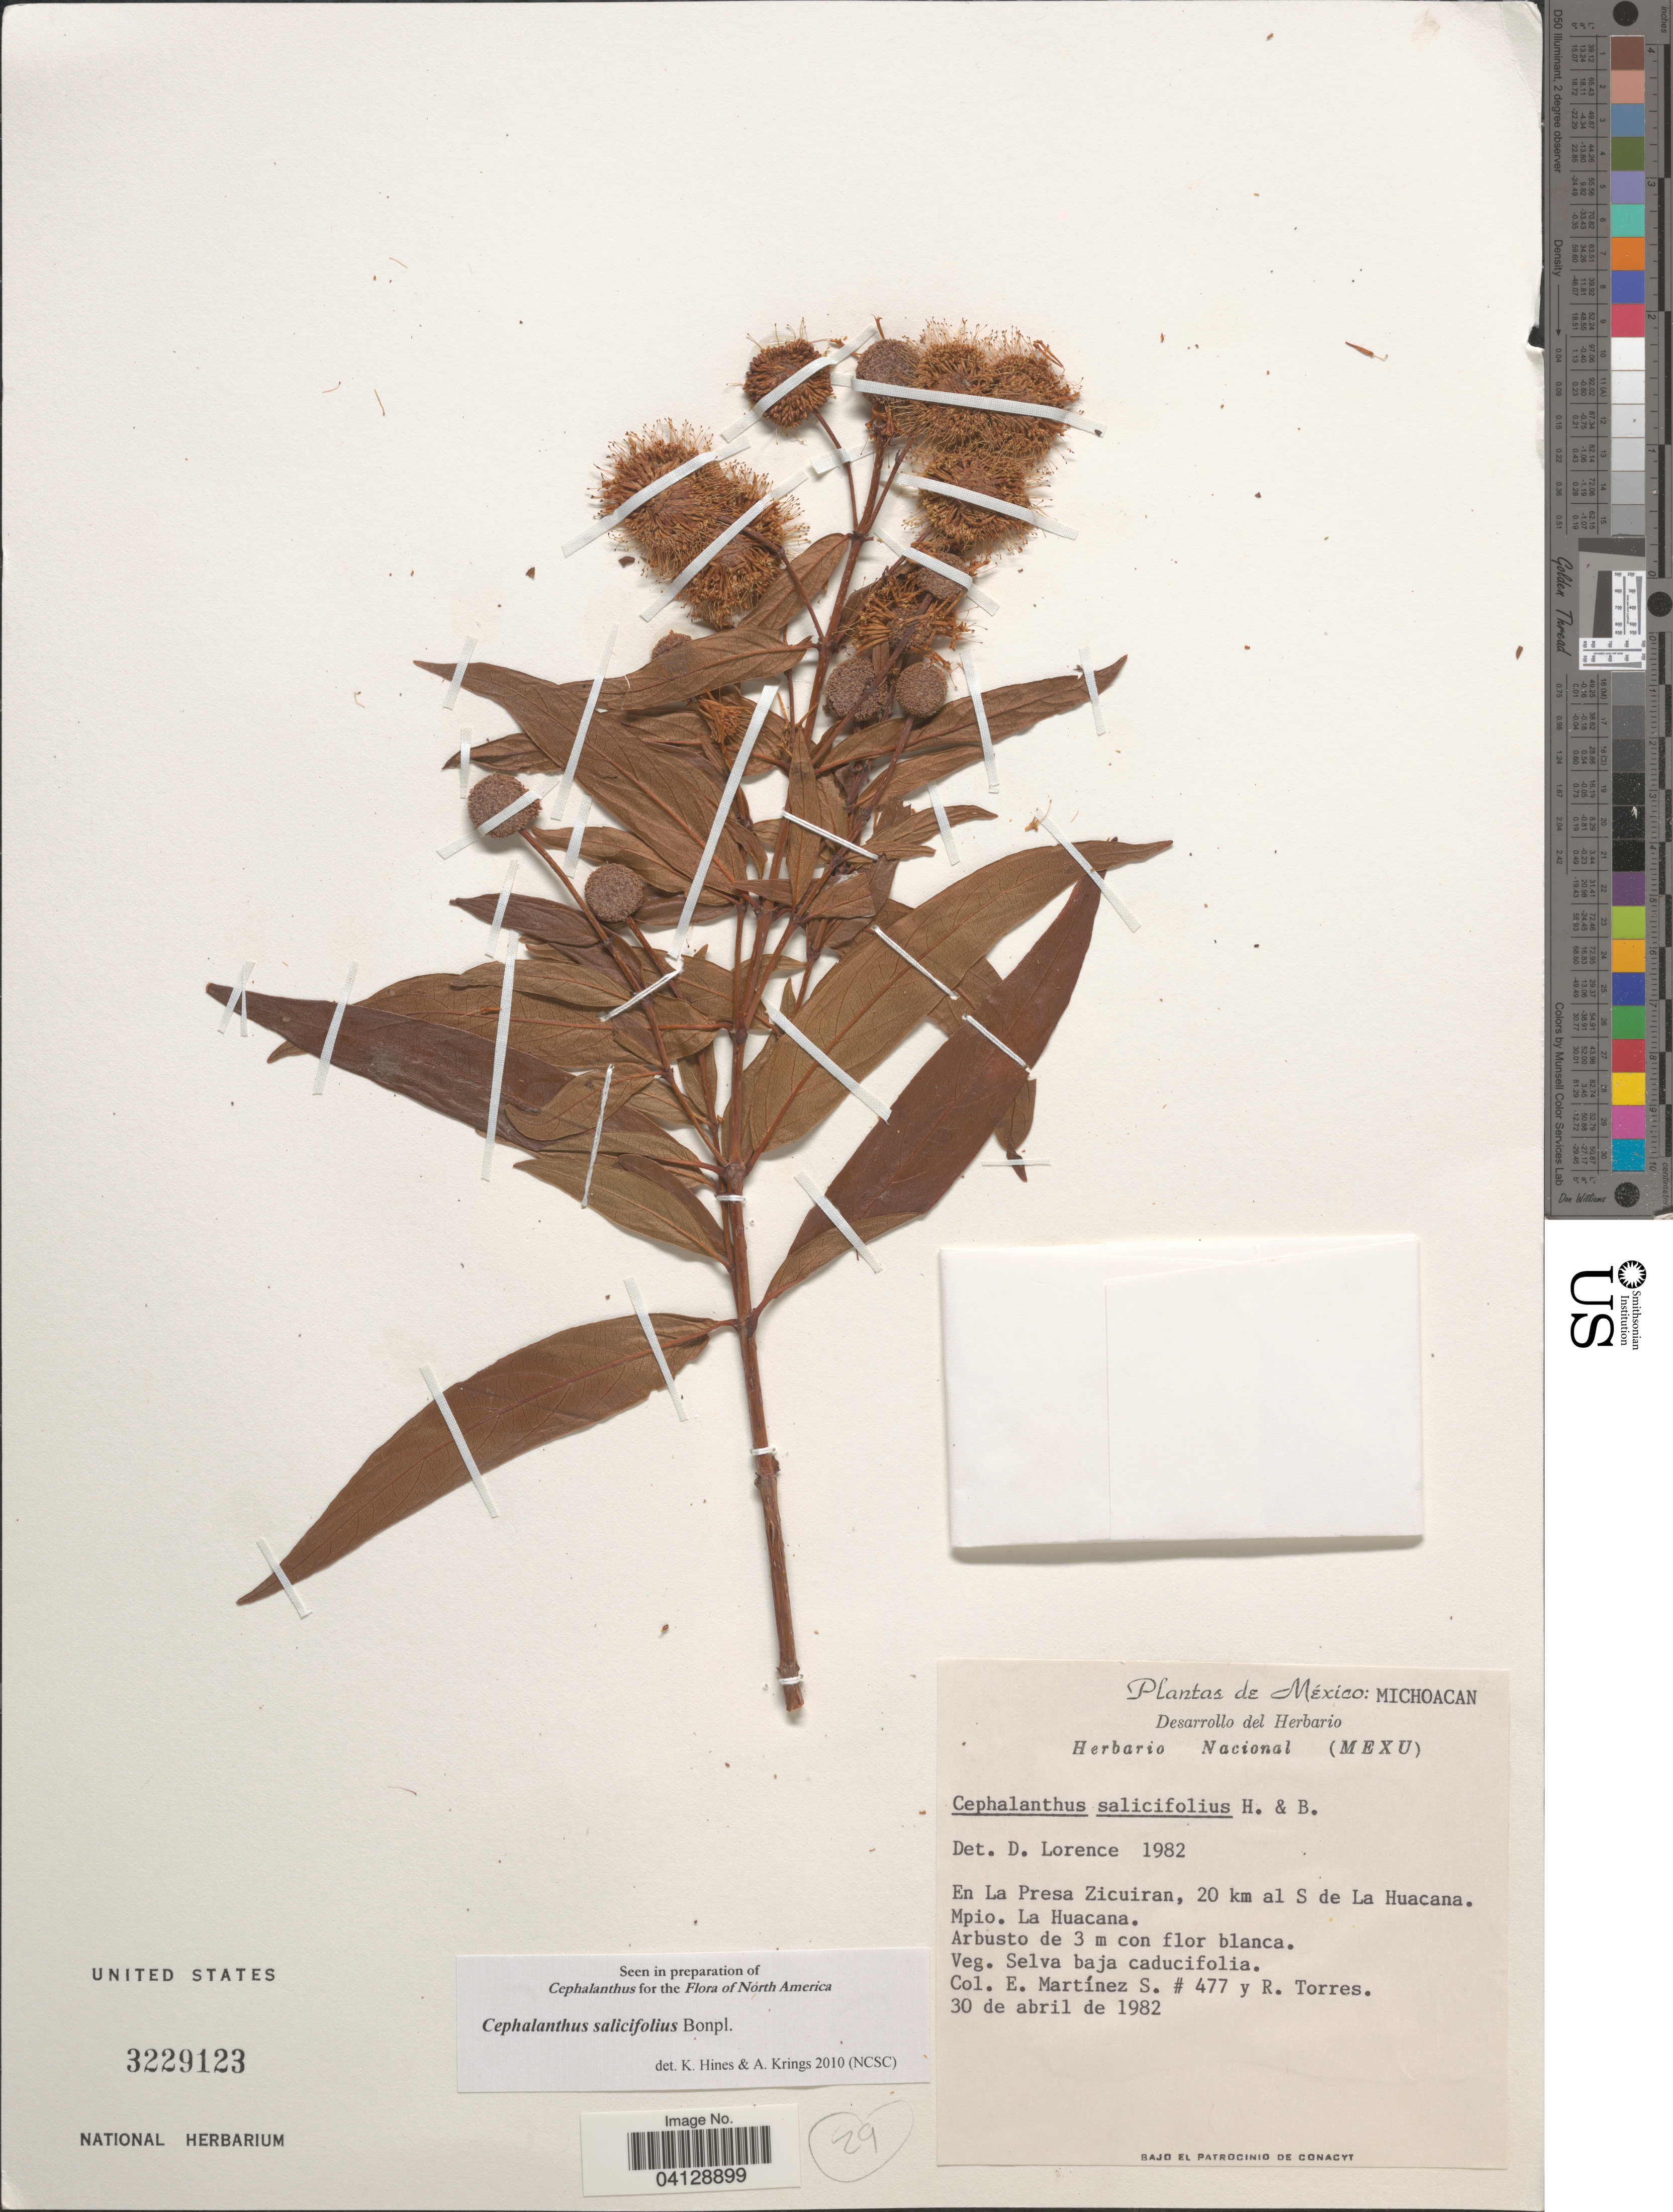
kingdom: Plantae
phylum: Tracheophyta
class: Magnoliopsida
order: Gentianales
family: Rubiaceae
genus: Cephalanthus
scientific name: Cephalanthus salicifolius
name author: Bonpl.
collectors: E. M. Martínez S. & R. Torres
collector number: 477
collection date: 1982-04-30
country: Mexico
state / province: Michoacán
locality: En La Presa Zicuiran, 20 km al S de La Huacana. Mpio. La Huacana.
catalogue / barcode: US 3229123